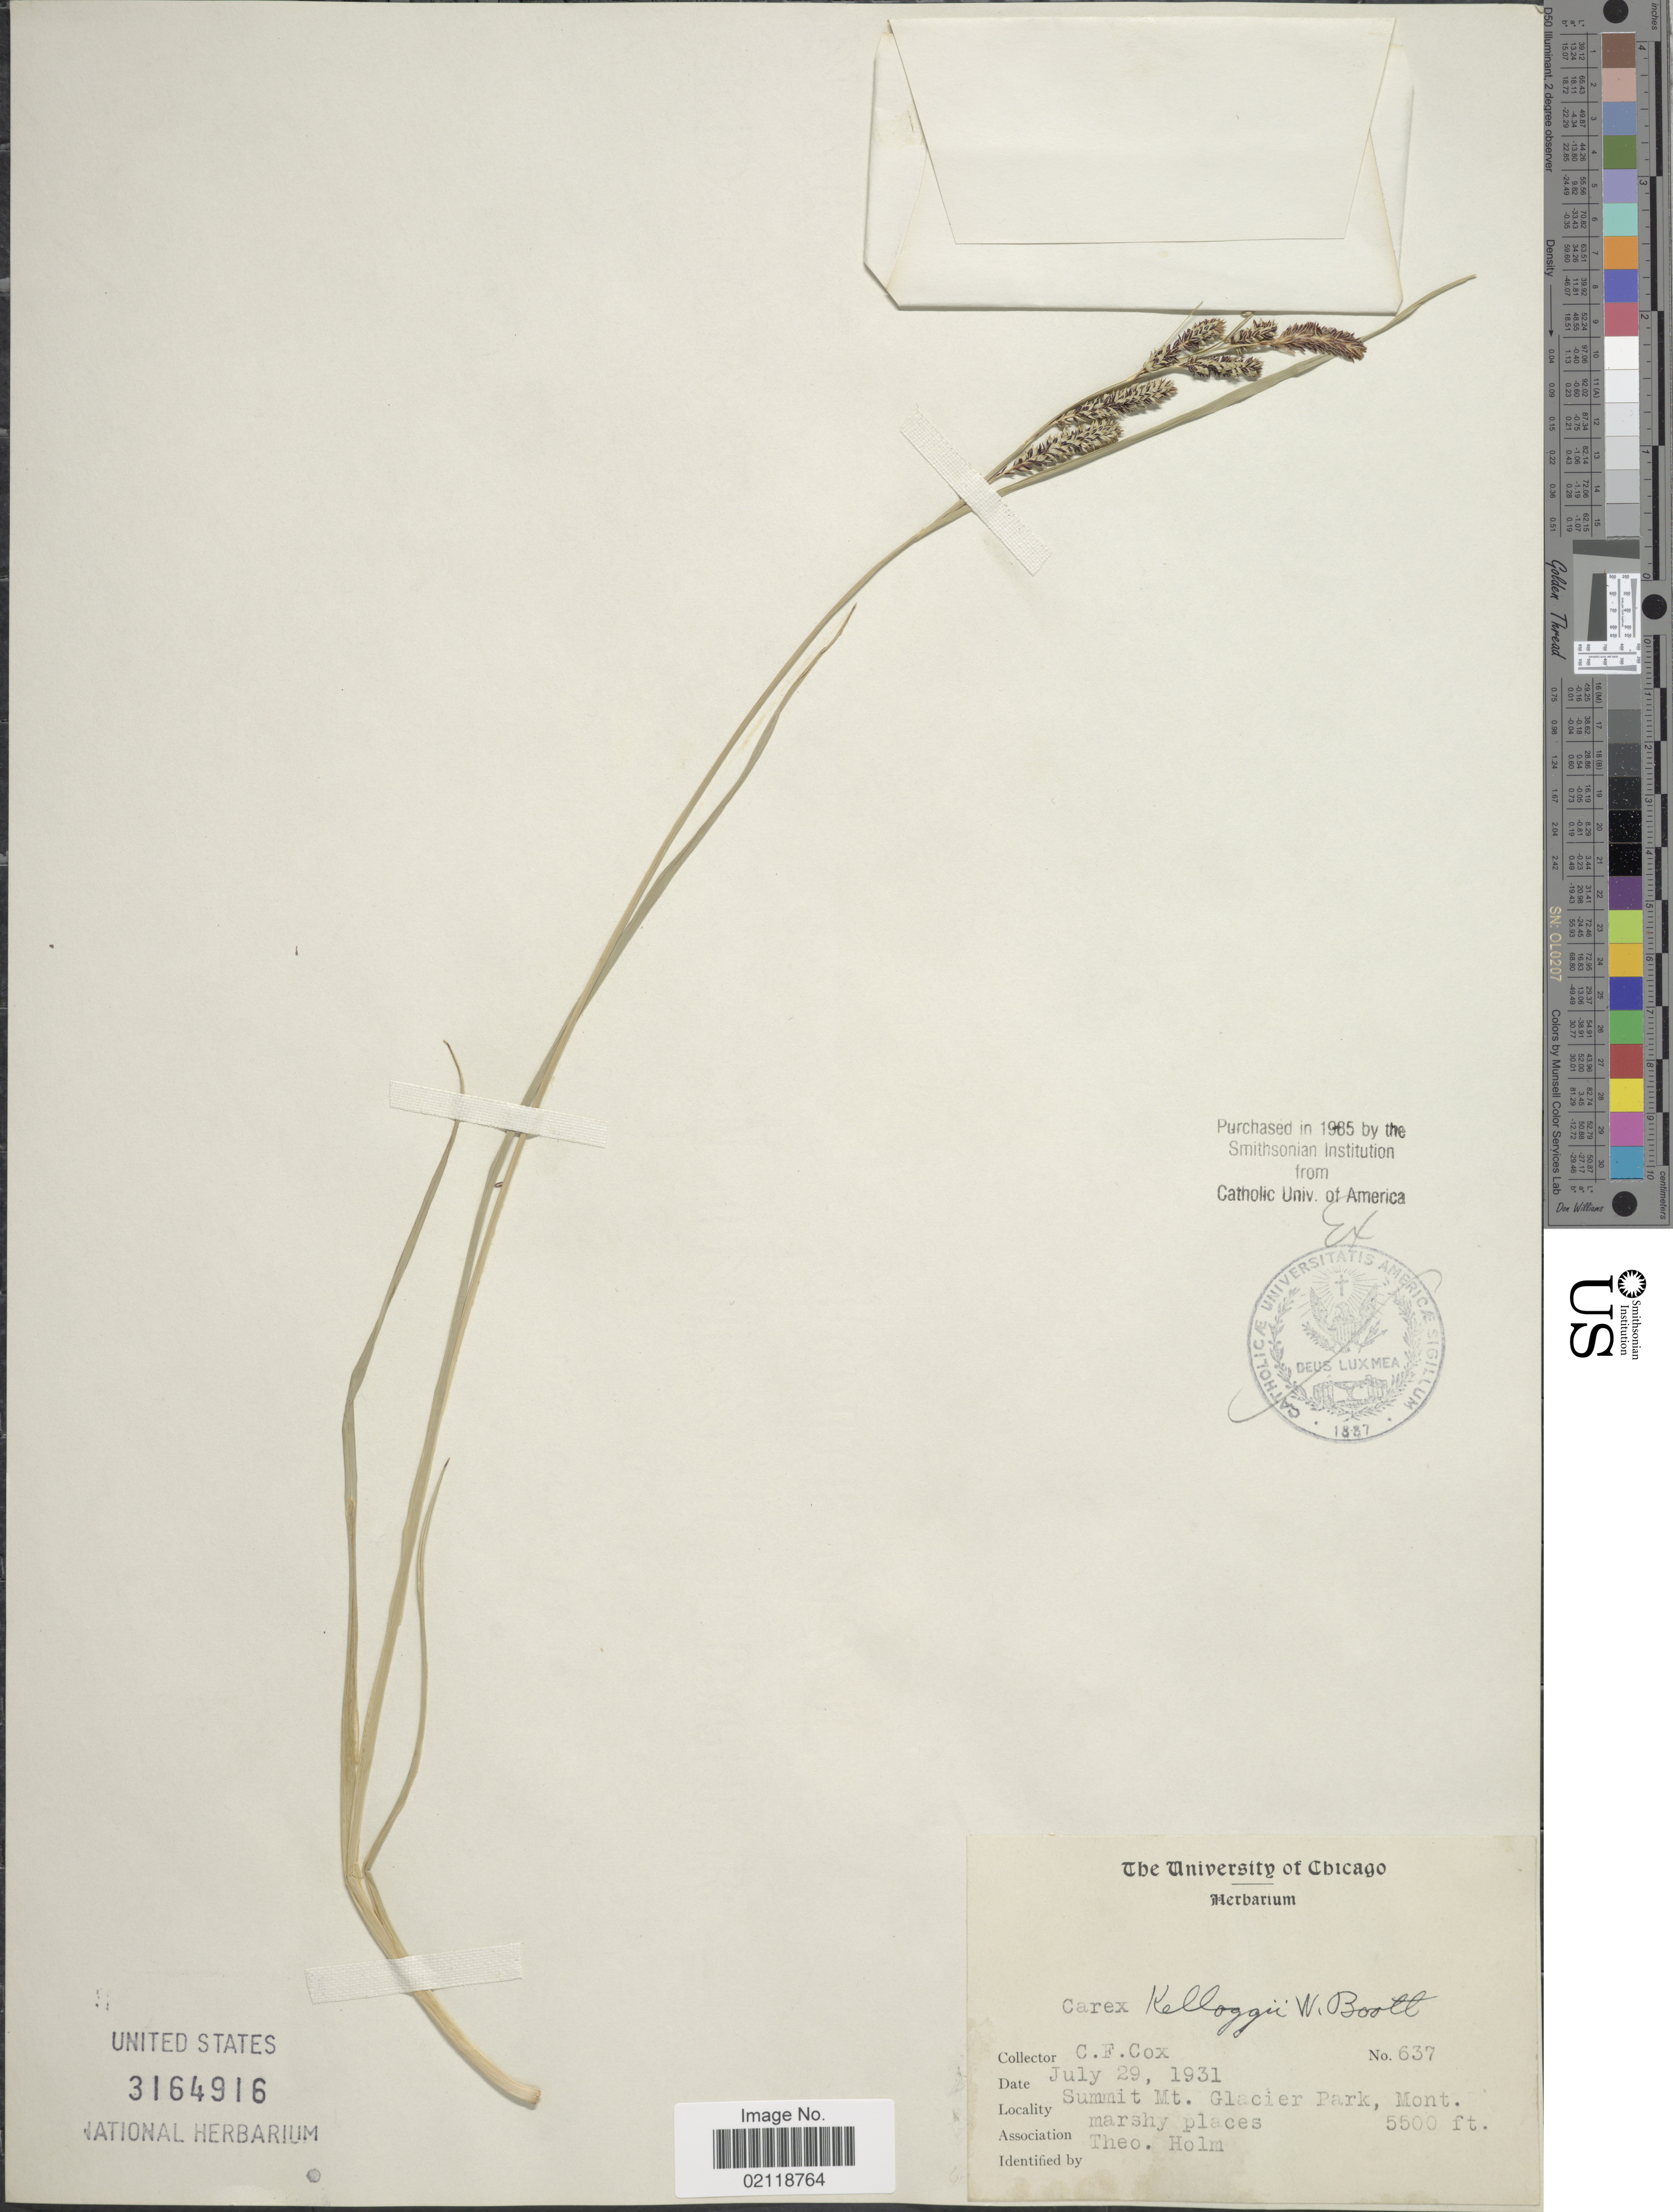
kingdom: Plantae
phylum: Tracheophyta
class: Liliopsida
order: Poales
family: Cyperaceae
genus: Carex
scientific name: Carex kelloggii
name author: W. Boott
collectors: C. Cox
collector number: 637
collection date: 1931-07-29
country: United States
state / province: Montana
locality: Summit Mt. Glacier Park.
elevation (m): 1676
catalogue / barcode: US 3164916